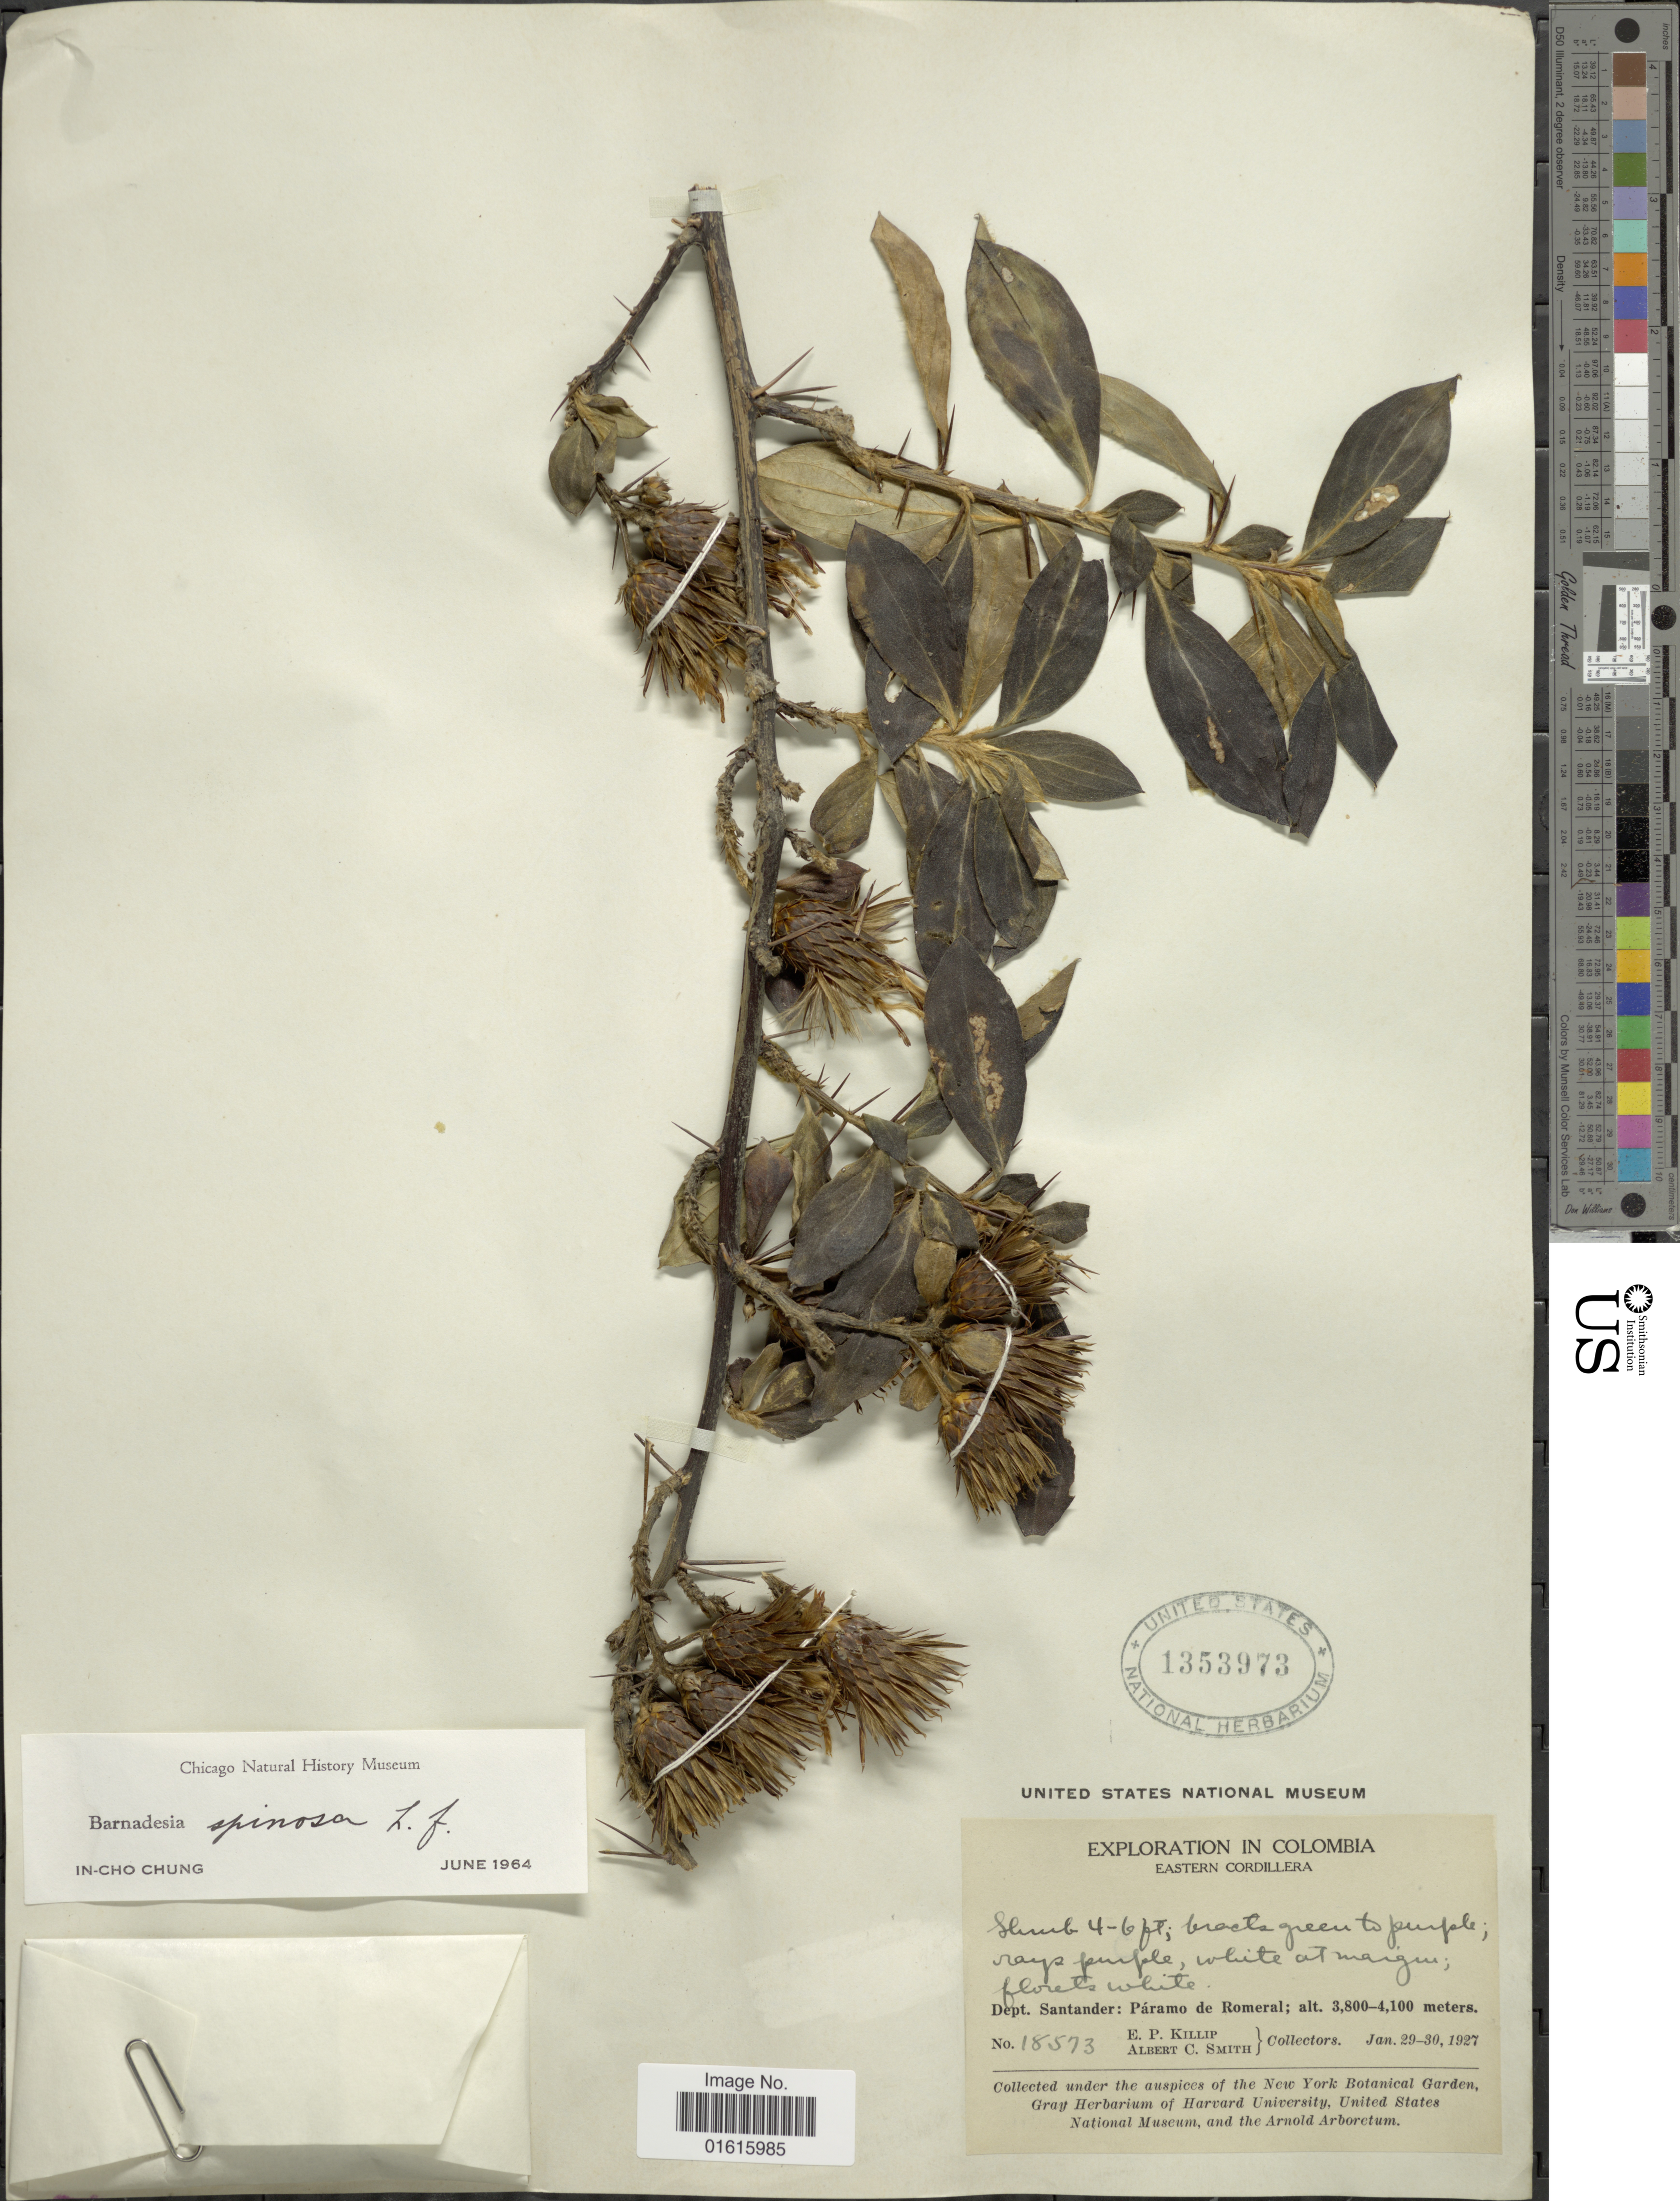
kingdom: Plantae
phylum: Tracheophyta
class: Magnoliopsida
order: Asterales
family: Asteraceae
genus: Barnadesia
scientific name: Barnadesia spinosa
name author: L. f.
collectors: E. P. Killip & A. C. Smith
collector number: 18573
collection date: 1927-01-29/1927-03-30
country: Colombia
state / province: Santander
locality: Eastern Cordillera, Paramo de Romeral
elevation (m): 3800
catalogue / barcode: US 1353973